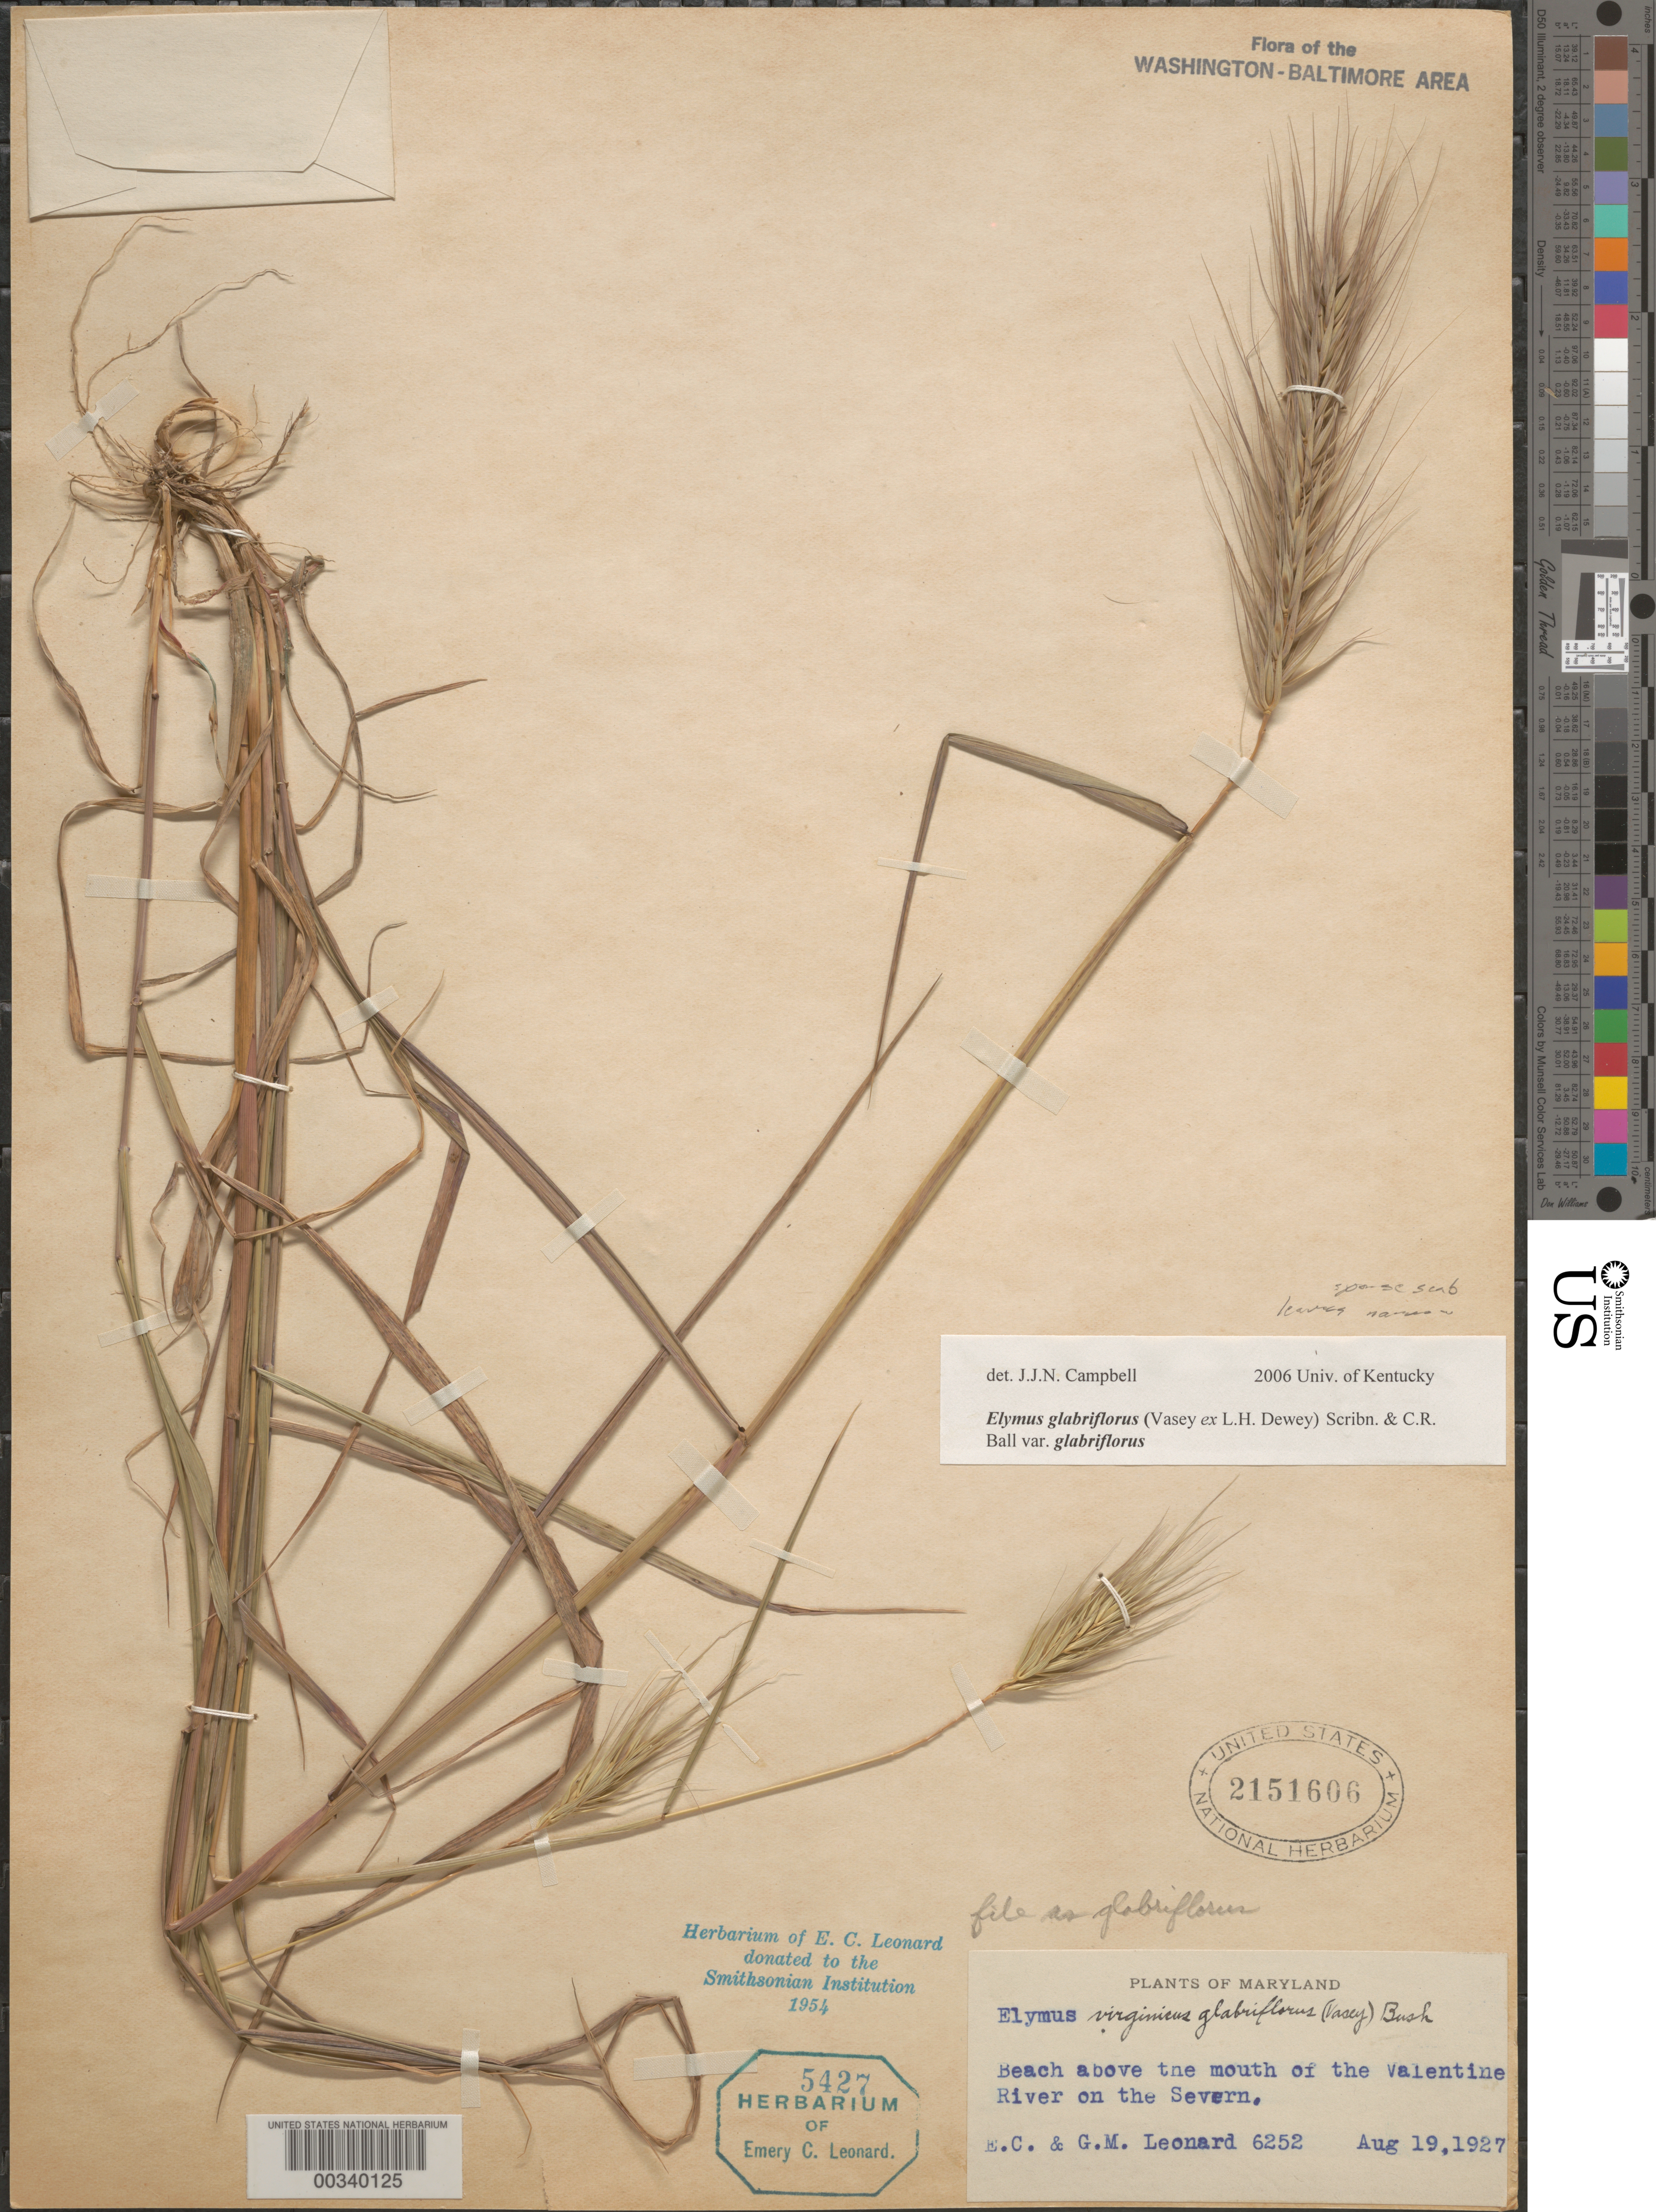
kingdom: Plantae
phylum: Tracheophyta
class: Liliopsida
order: Poales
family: Poaceae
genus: Elymus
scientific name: Elymus glabriflorus var. glabriflorus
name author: (Vasey ex L.H. Dewey) Scribn. & C.R. Ball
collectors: E. C. Leonard & G. M. Leonard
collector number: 6252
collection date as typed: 19 Aug 1927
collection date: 1927-08-19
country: United States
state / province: Maryland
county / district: Anne Arundel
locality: Valentine River on the Severn River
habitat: Reach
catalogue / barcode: US 2151606